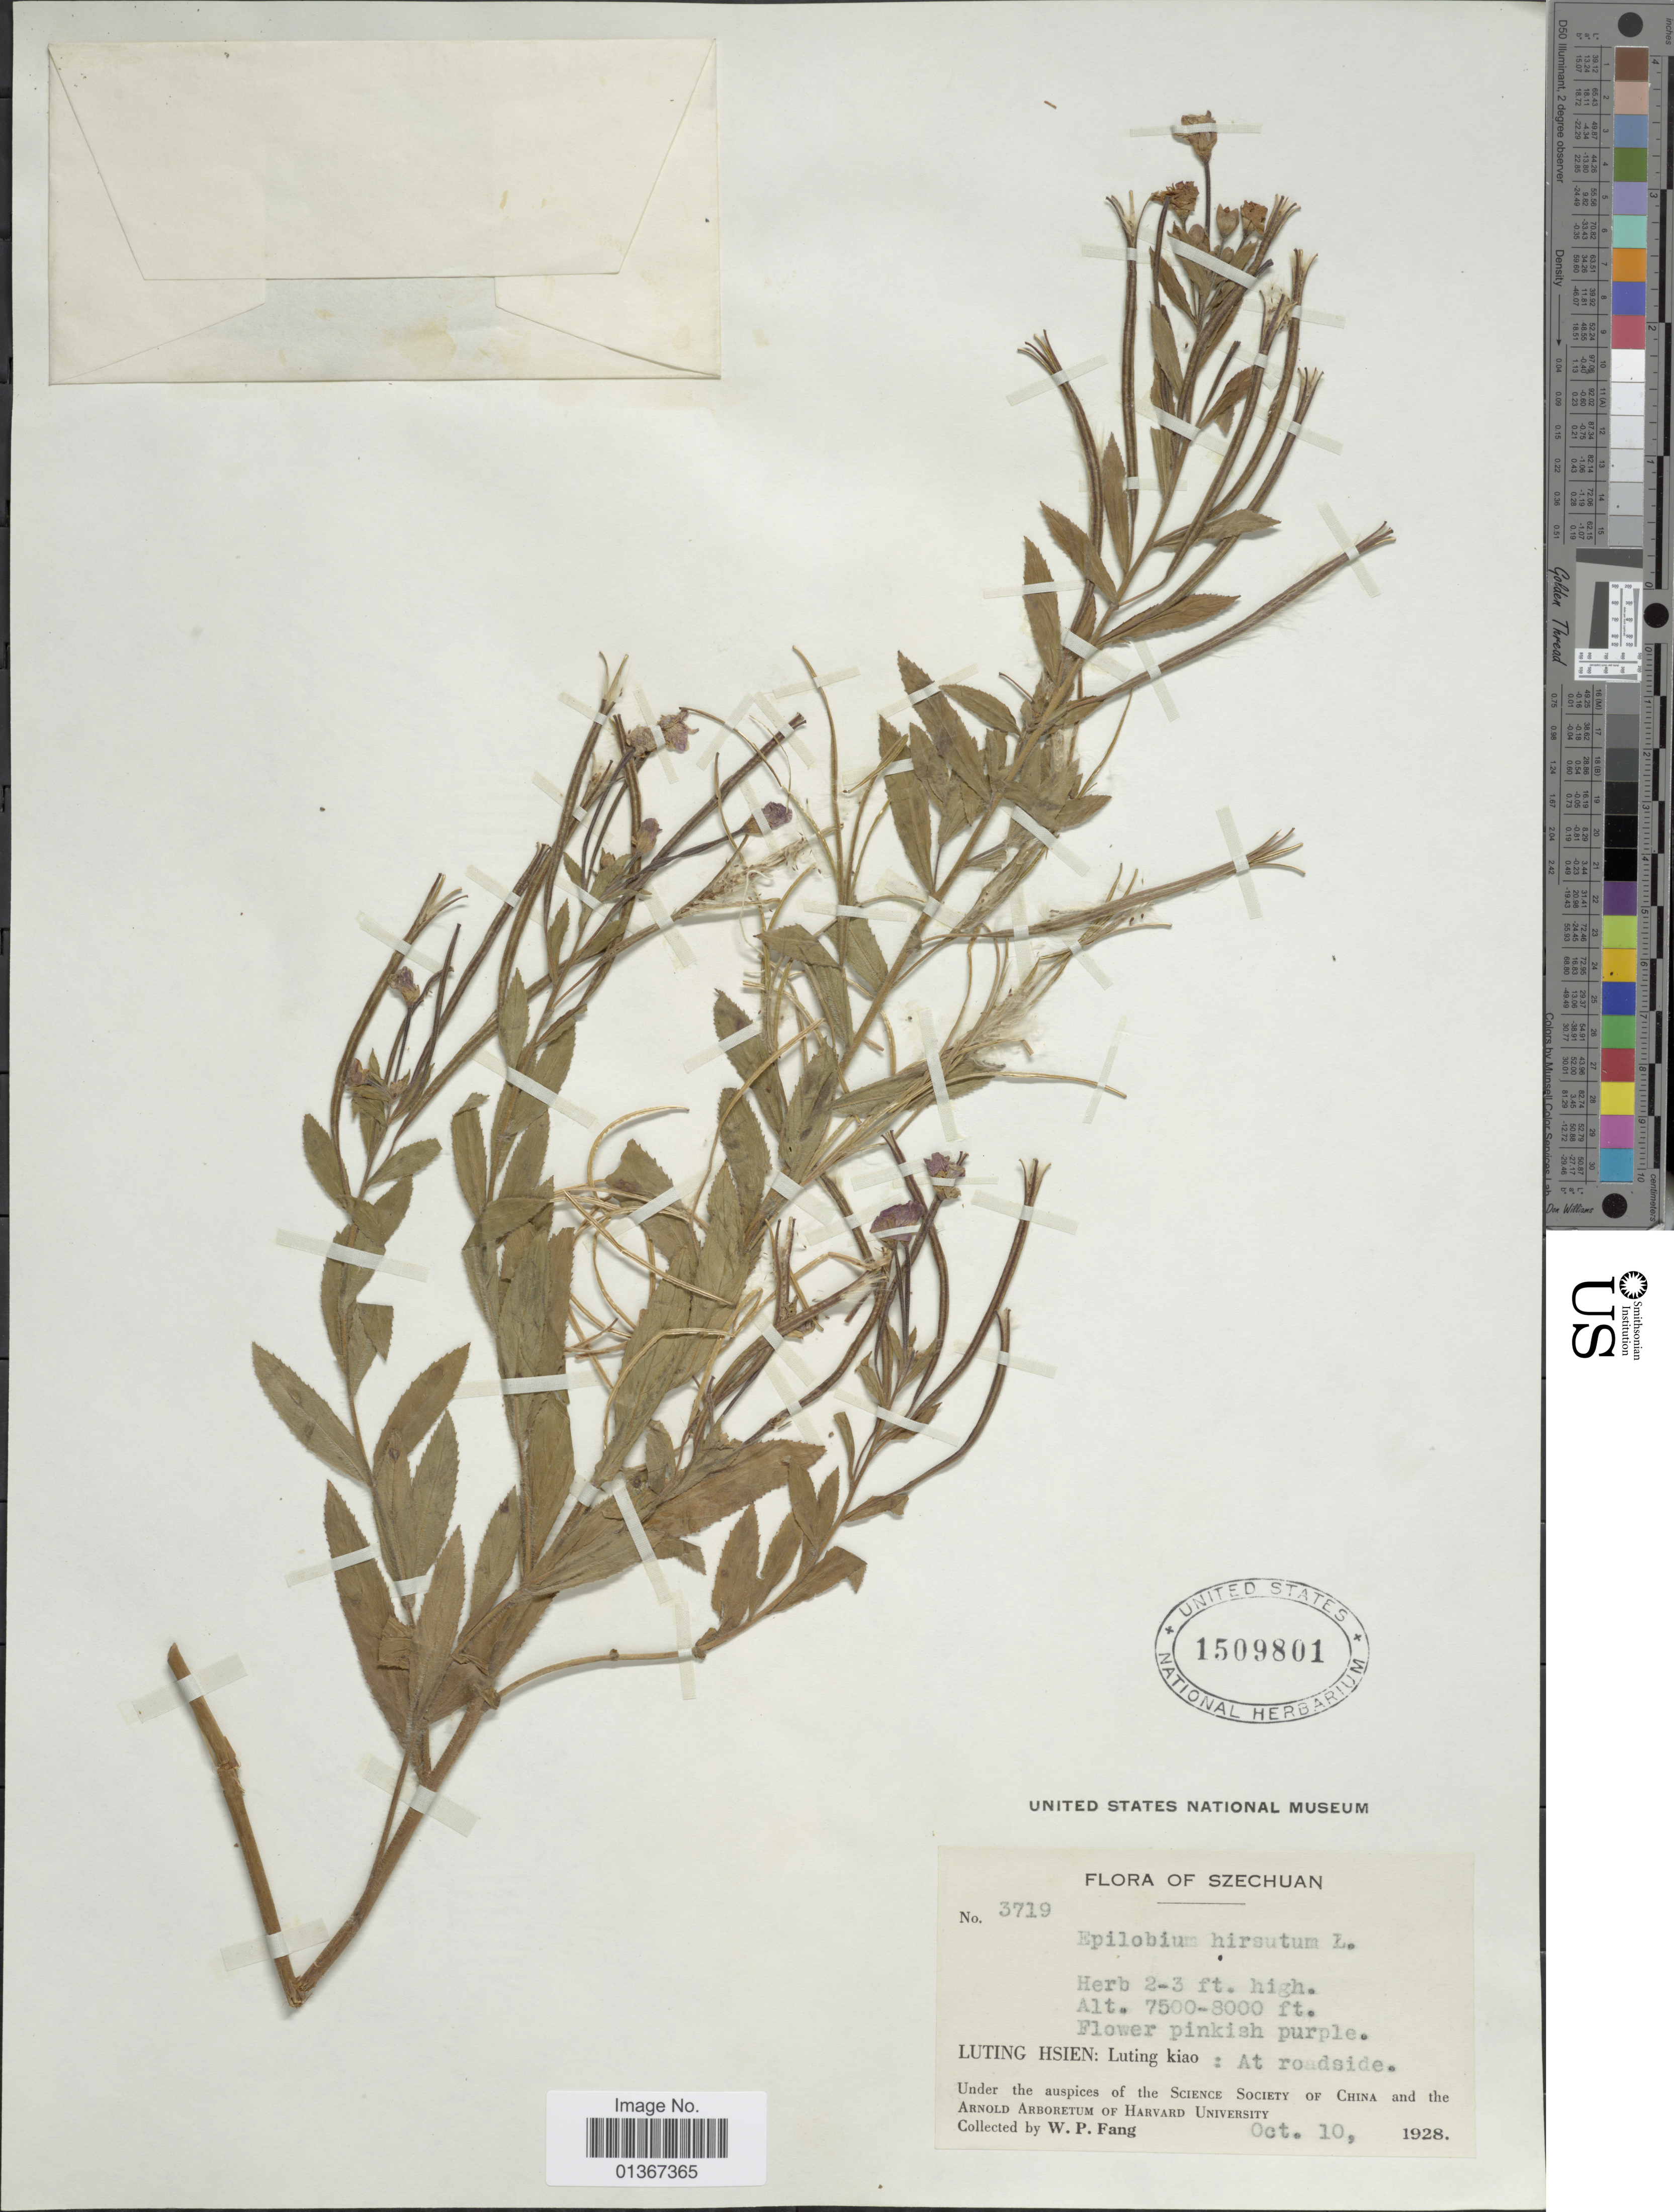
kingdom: Plantae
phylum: Tracheophyta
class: Magnoliopsida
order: Myrtales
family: Onagraceae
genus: Epilobium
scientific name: Epilobium hirsutum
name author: L.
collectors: W. P. Fang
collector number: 3719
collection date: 1928-10-10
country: China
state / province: Sichuan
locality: Szechuan. Luting Hsien: Luting kiao.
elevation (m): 2286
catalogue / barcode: US 1509801